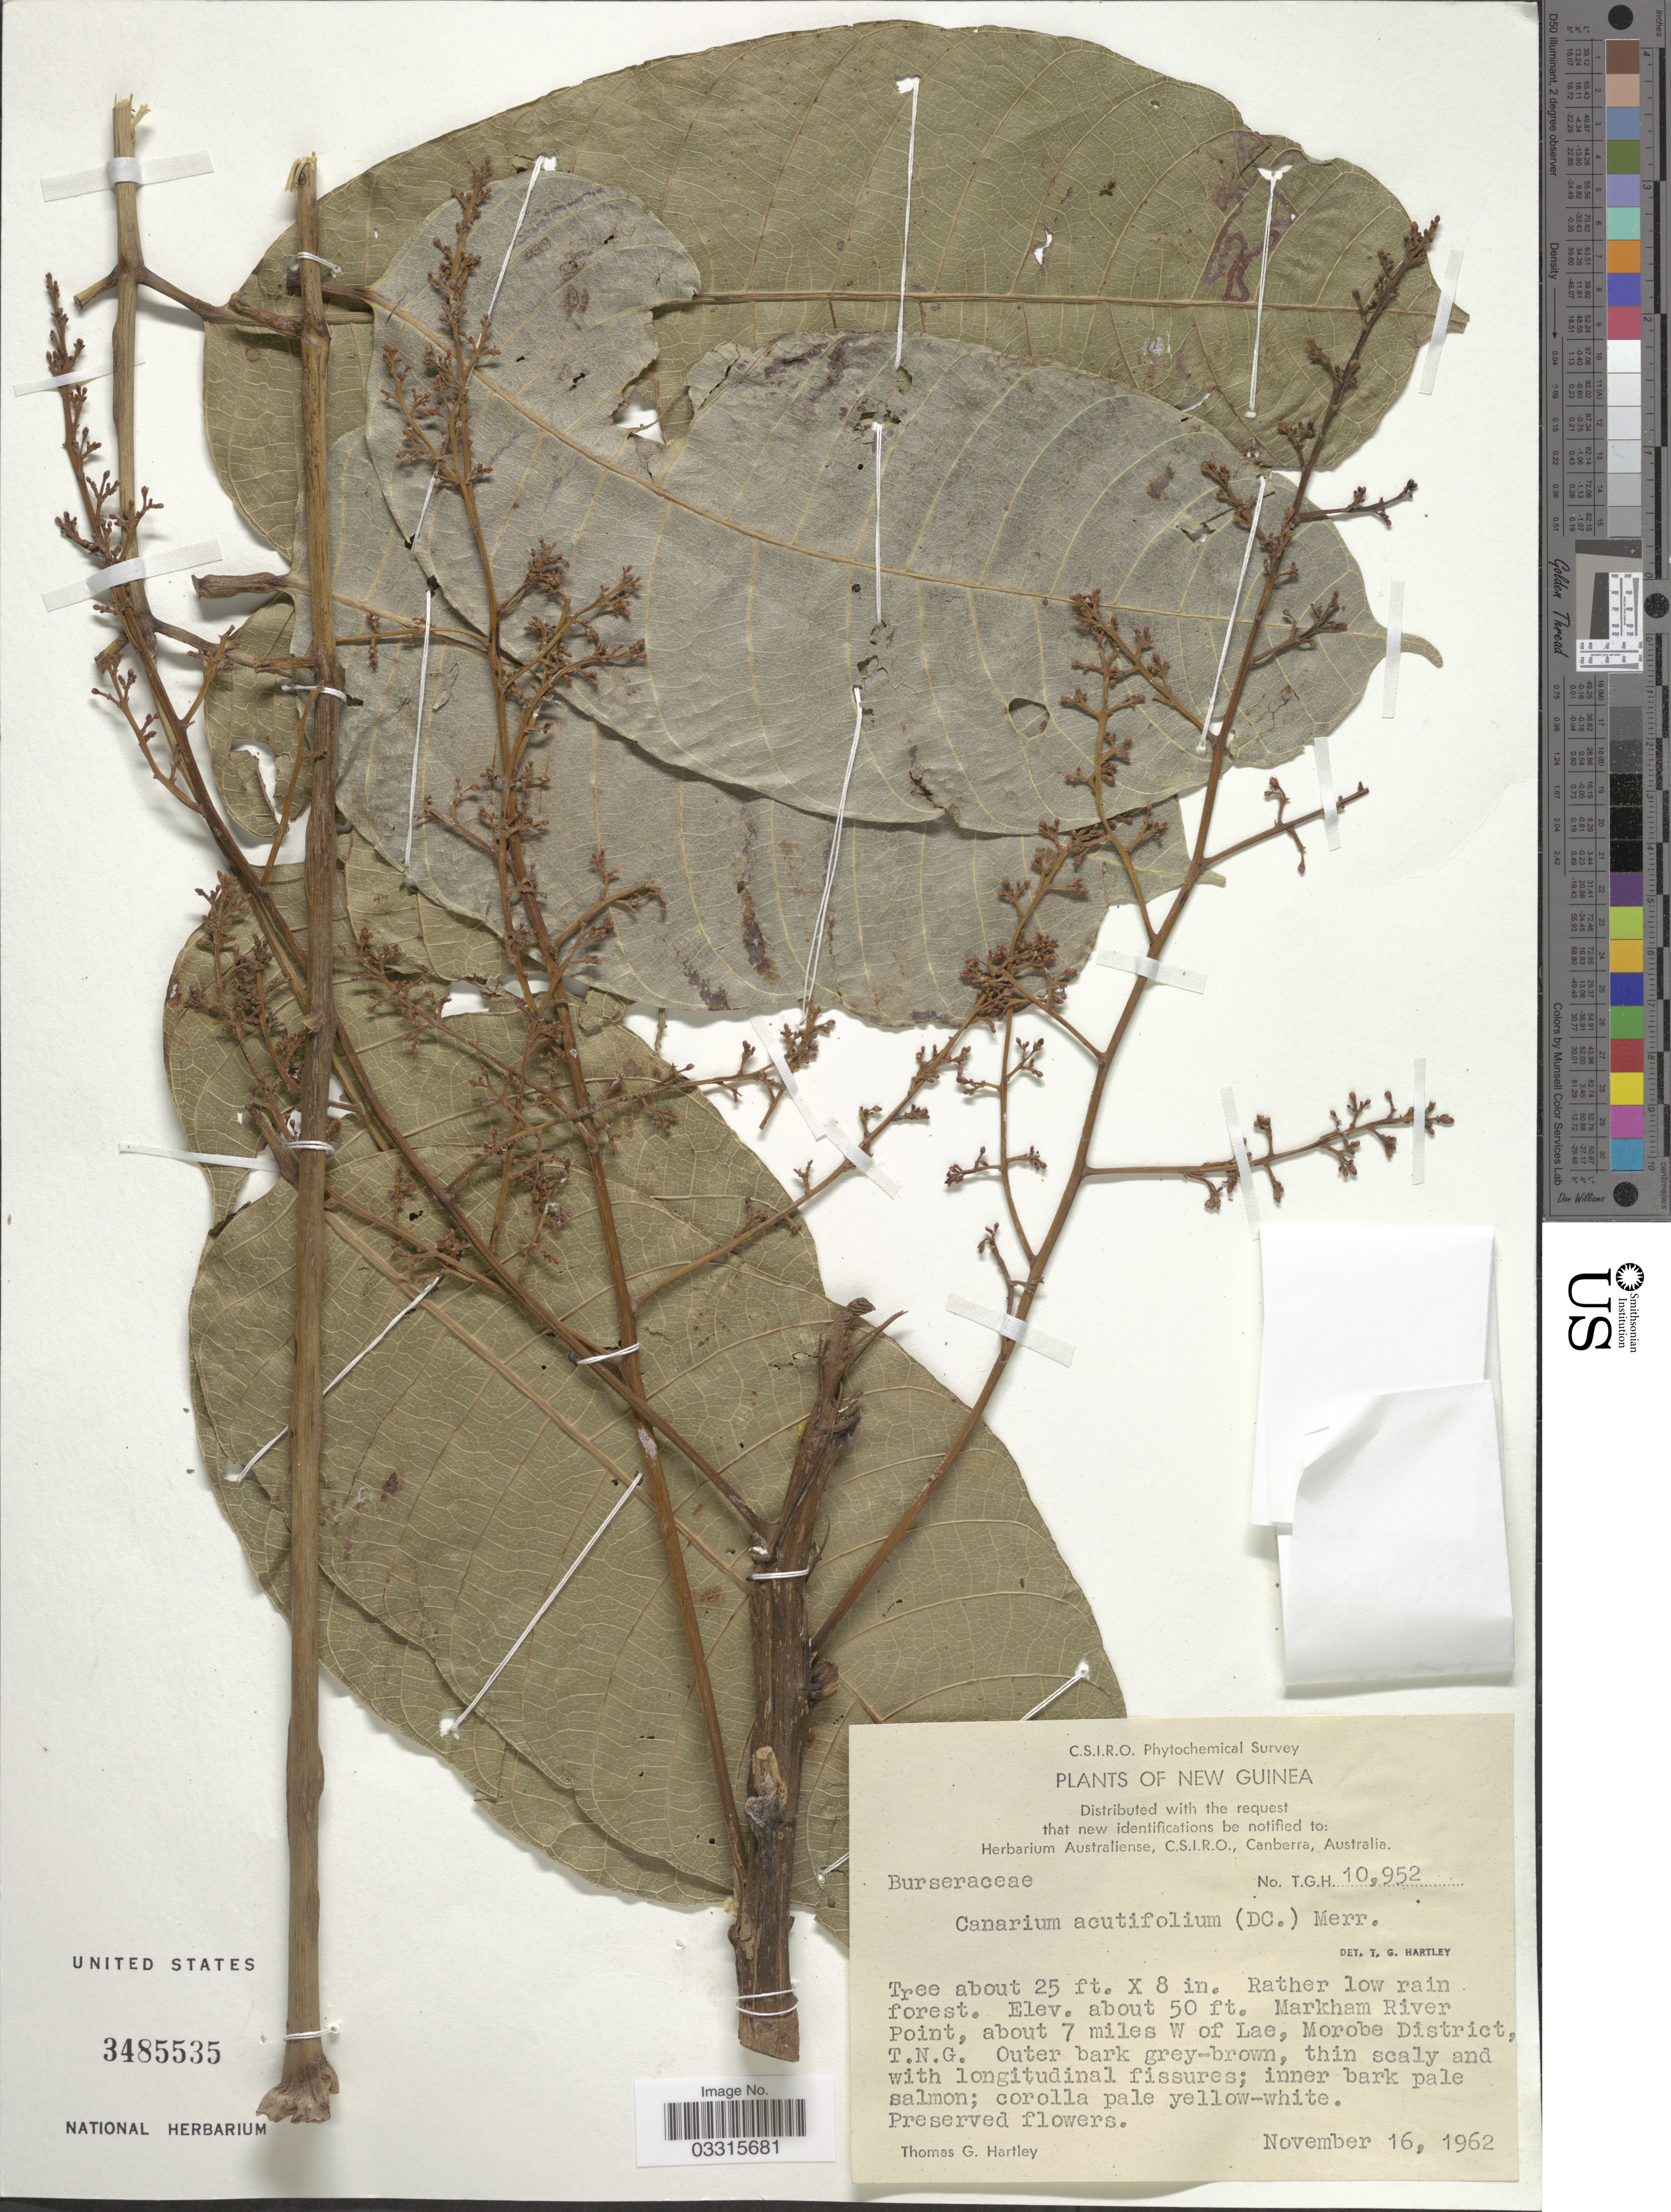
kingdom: Plantae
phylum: Tracheophyta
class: Magnoliopsida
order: Sapindales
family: Burseraceae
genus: Canarium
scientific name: Canarium acutifolium var. acutifolium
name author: (DC.) Merr.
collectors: T. G. Hartley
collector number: TGH 10952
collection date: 1962-11-16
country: Papua New Guinea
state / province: Morobe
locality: New Guinea. Markham River Point, about 7 miles W of Lae, T.N.G.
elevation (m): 15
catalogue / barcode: US 3485535